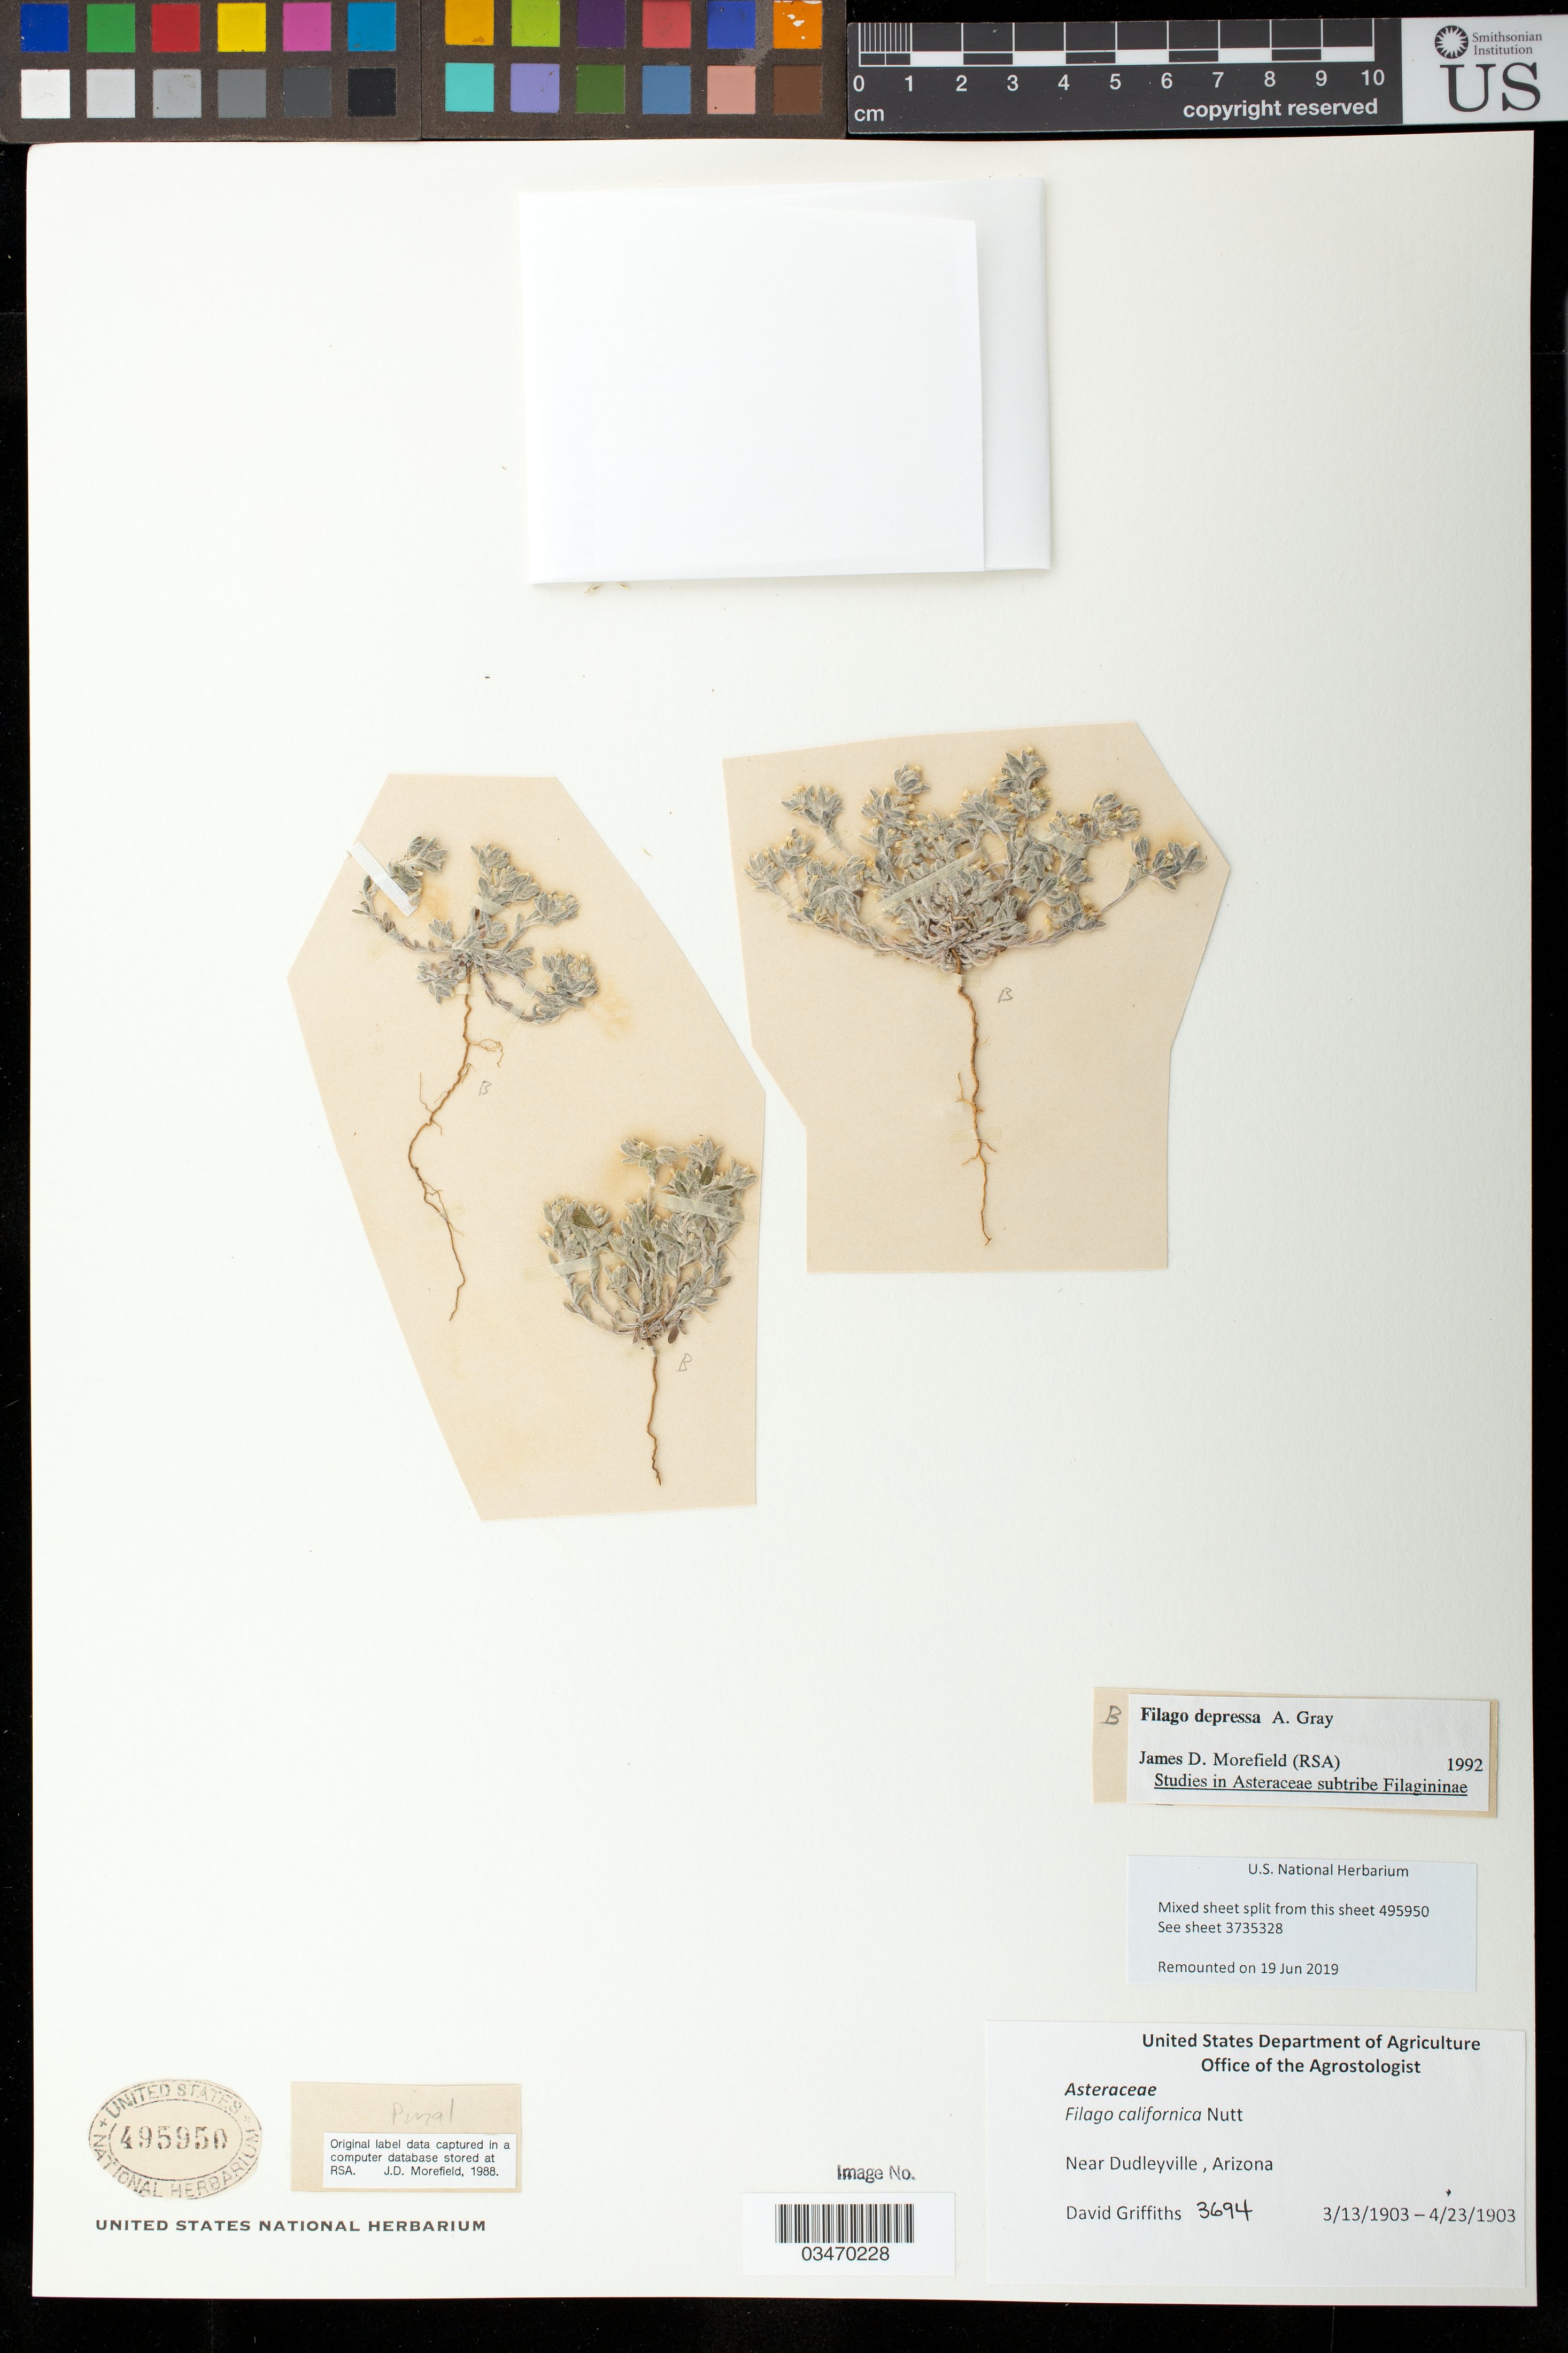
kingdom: Plantae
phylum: Tracheophyta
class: Magnoliopsida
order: Asterales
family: Asteraceae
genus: Filago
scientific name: Filago depressa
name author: A. Gray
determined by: Morefield, James D., (RSA), Rancho Santa Ana Botanic Garden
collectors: D. Griffiths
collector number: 3694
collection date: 1903-03-13/1903-04-23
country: United States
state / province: Arizona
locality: Near Dudleyville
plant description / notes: Specimen split from mixed sheet number 495950. Remounted 19 Jun 2019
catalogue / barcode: US 495950